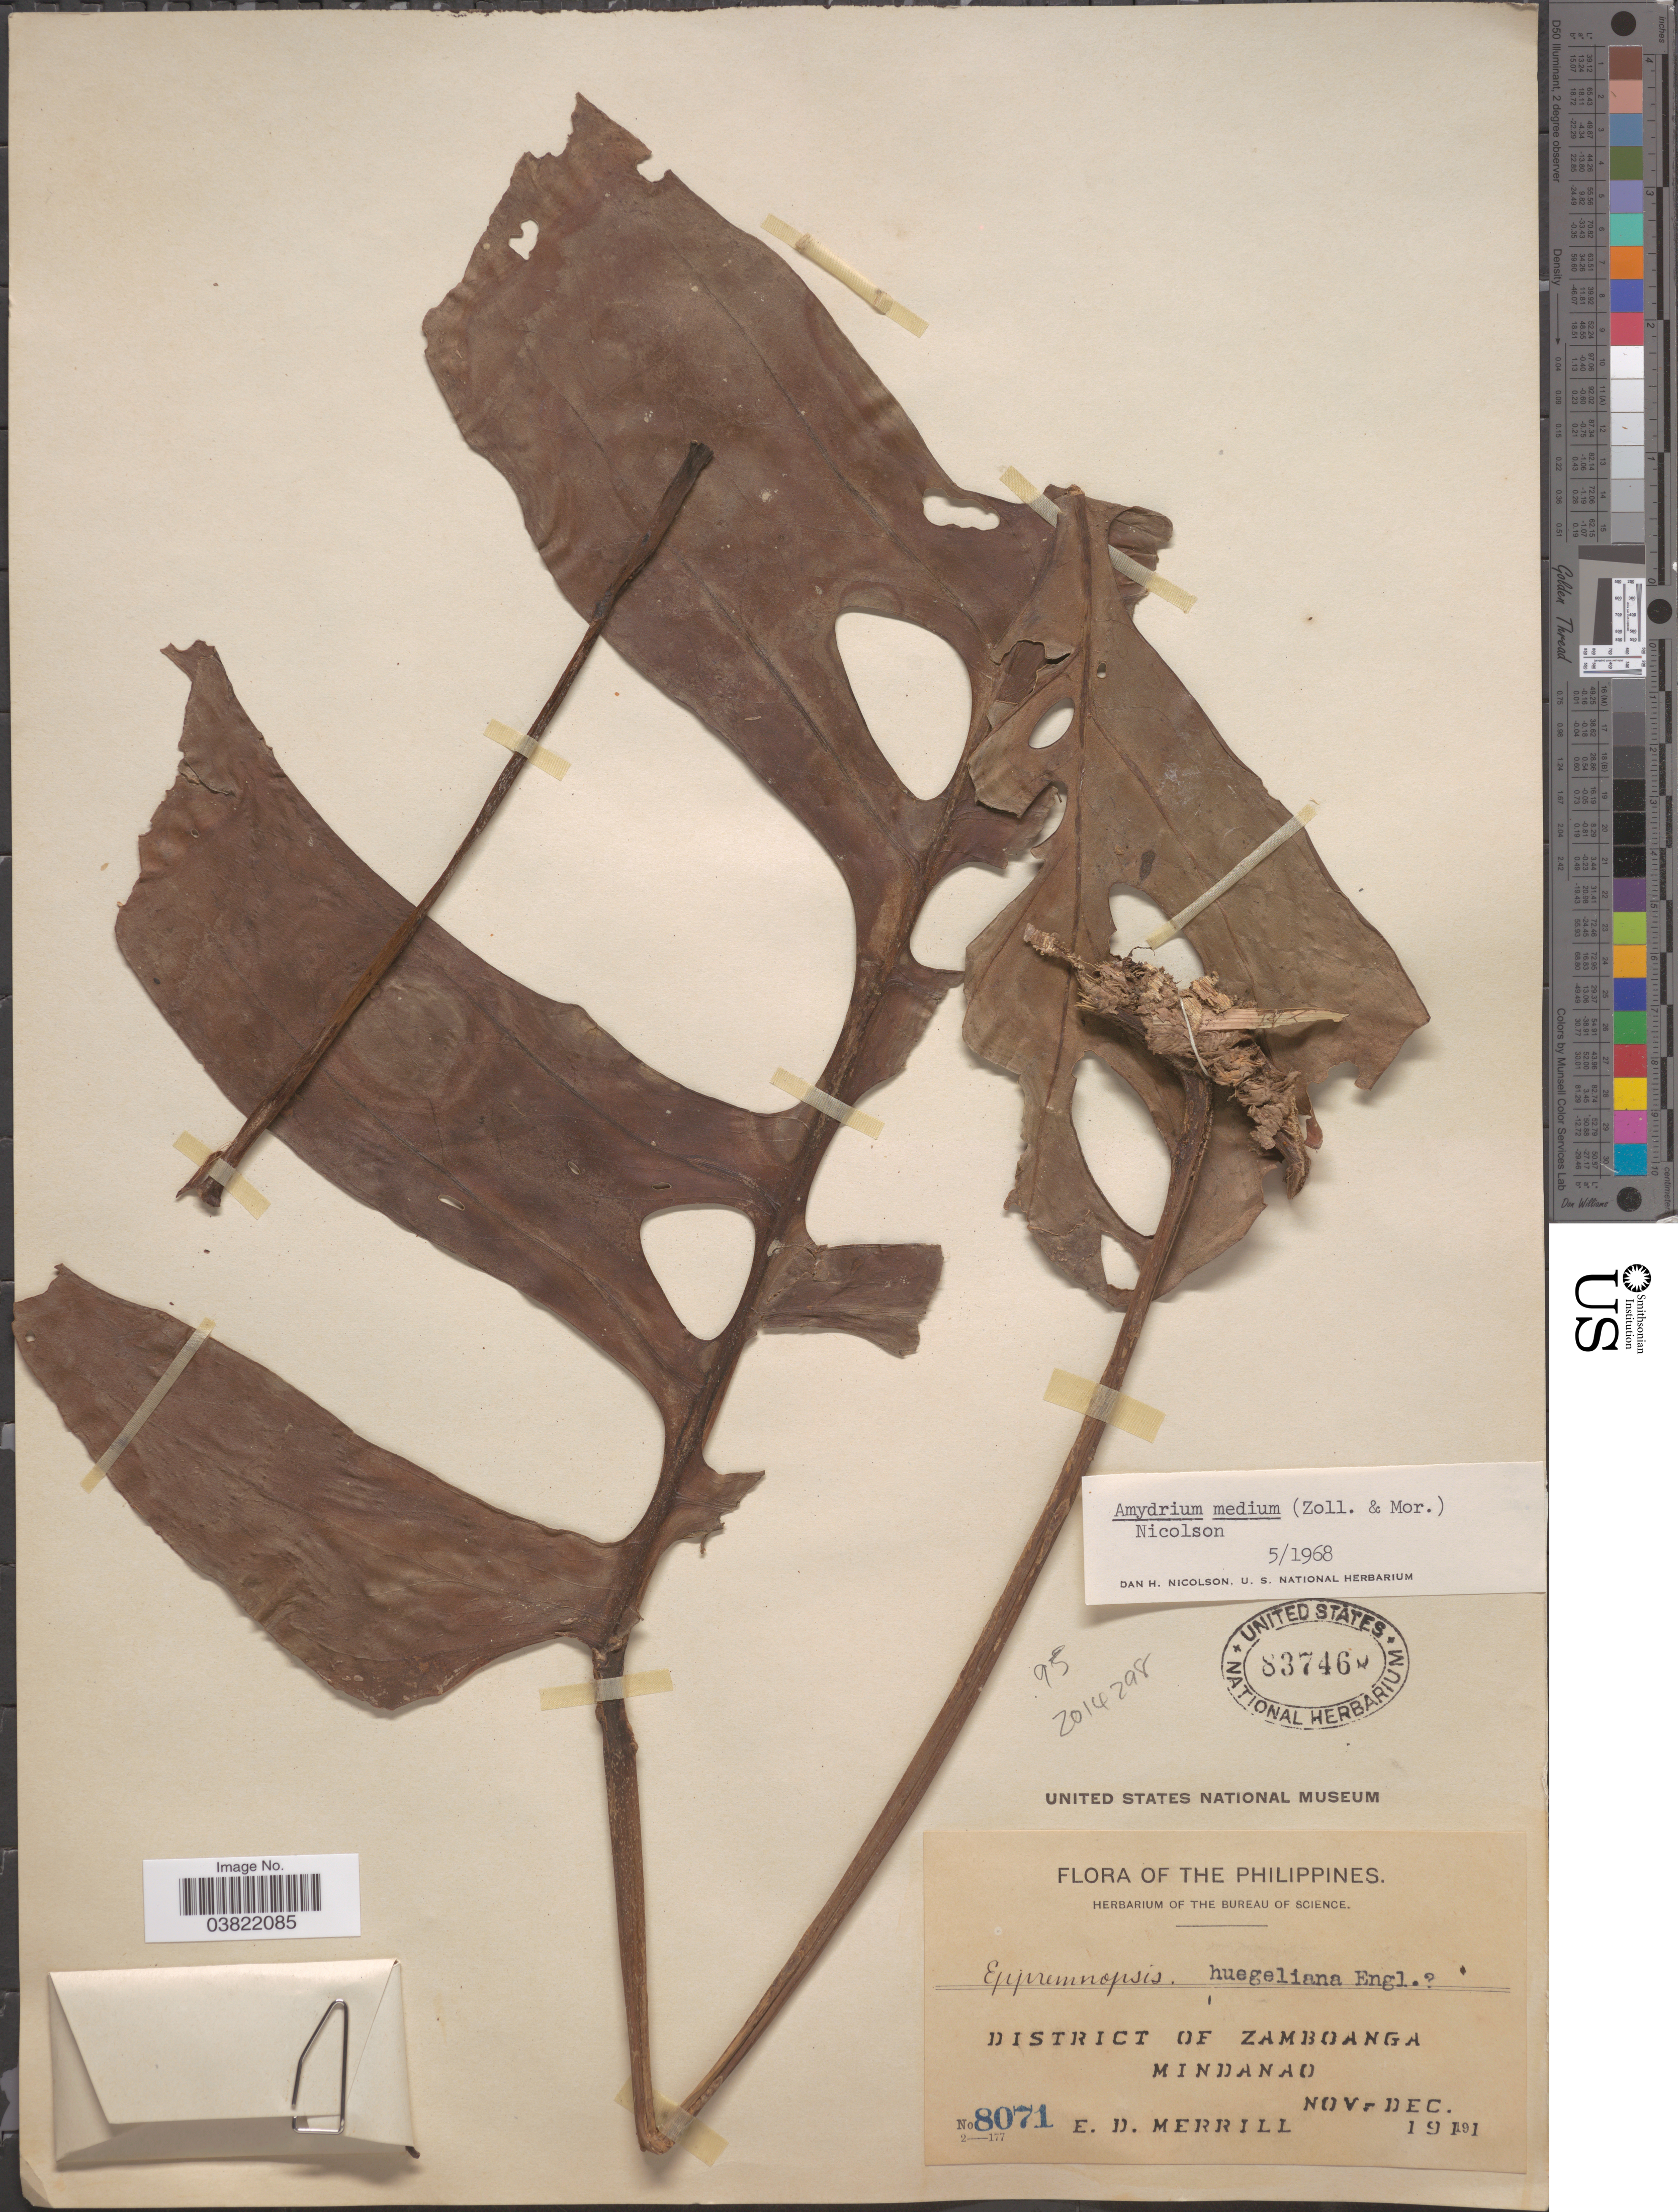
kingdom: Plantae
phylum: Tracheophyta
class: Liliopsida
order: Alismatales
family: Araceae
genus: Amydrium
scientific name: Amydrium medium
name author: (Zoll. & Moritzi) Nicolson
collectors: E. D. Merrill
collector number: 8071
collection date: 1911-11/1911-12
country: Philippines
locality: District of Zamboanga, Mindanao.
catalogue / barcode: US 83746